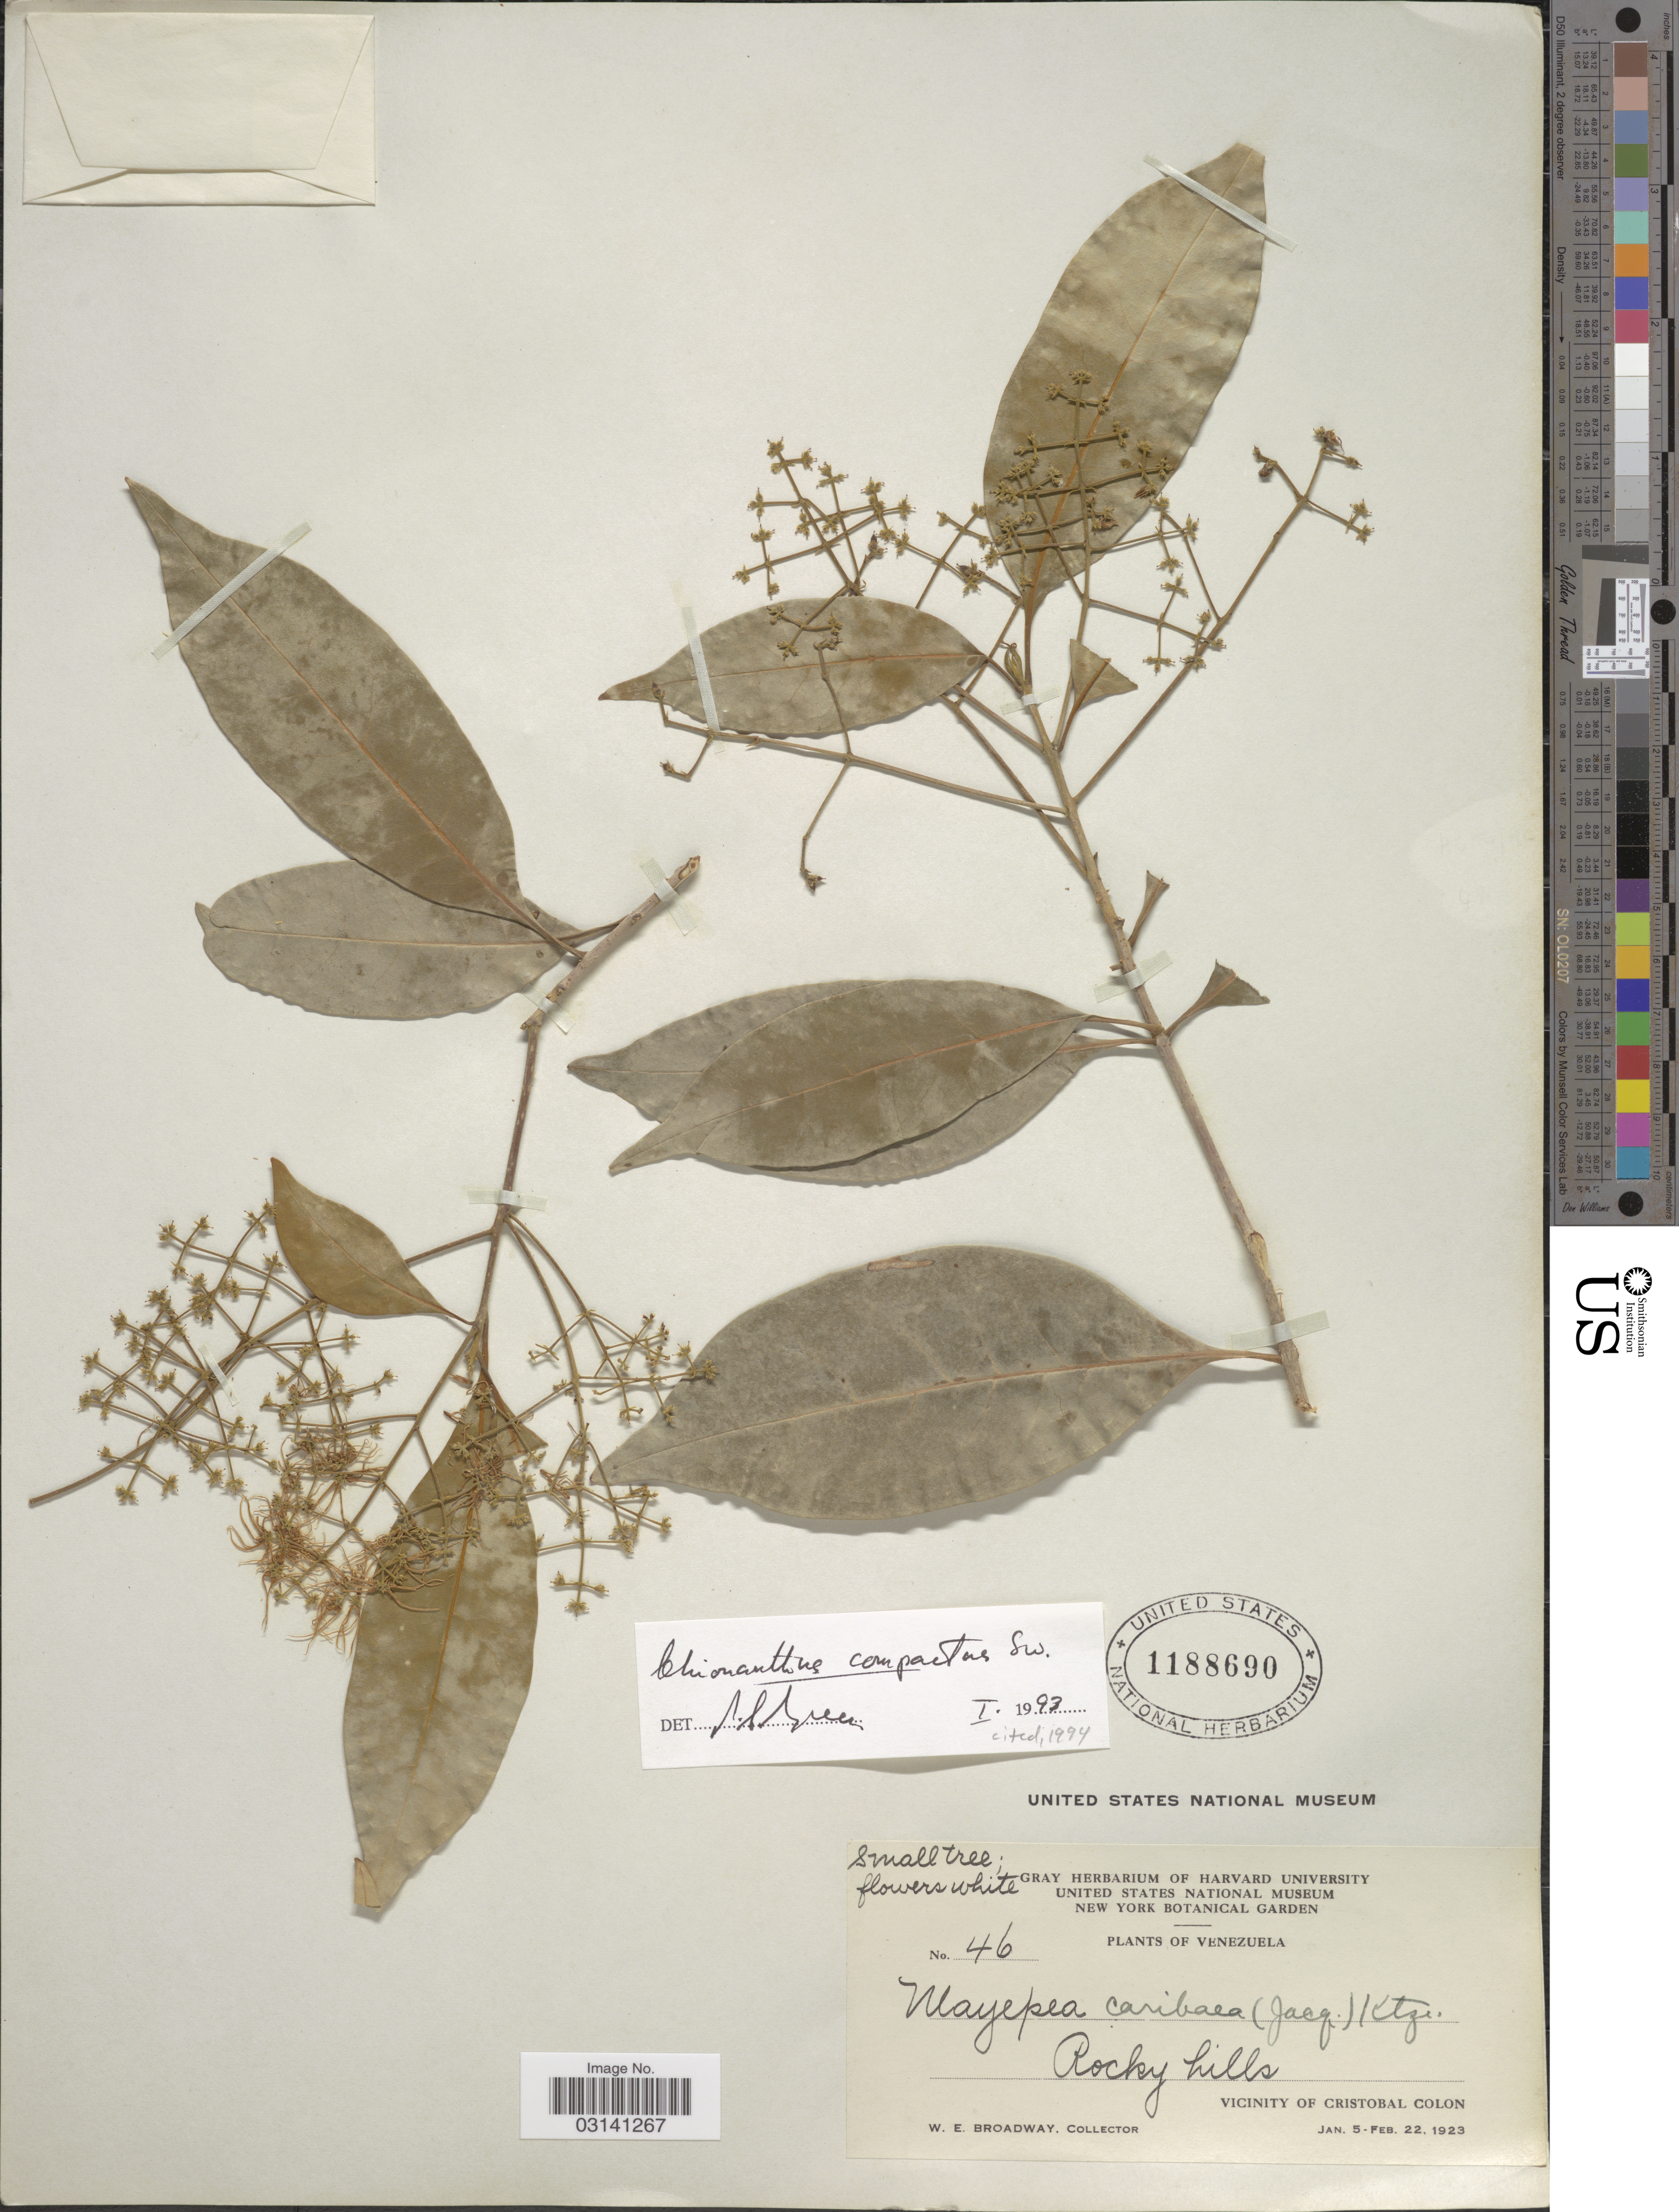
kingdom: Plantae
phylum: Tracheophyta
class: Magnoliopsida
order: Lamiales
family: Oleaceae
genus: Chionanthus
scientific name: Chionanthus compactus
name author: Sw.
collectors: W. E. Broadway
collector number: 46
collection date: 1923-01-05/1923-02-22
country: Venezuela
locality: Rocky hills, Vicinity of Cristobal Colon.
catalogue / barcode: US 1188690